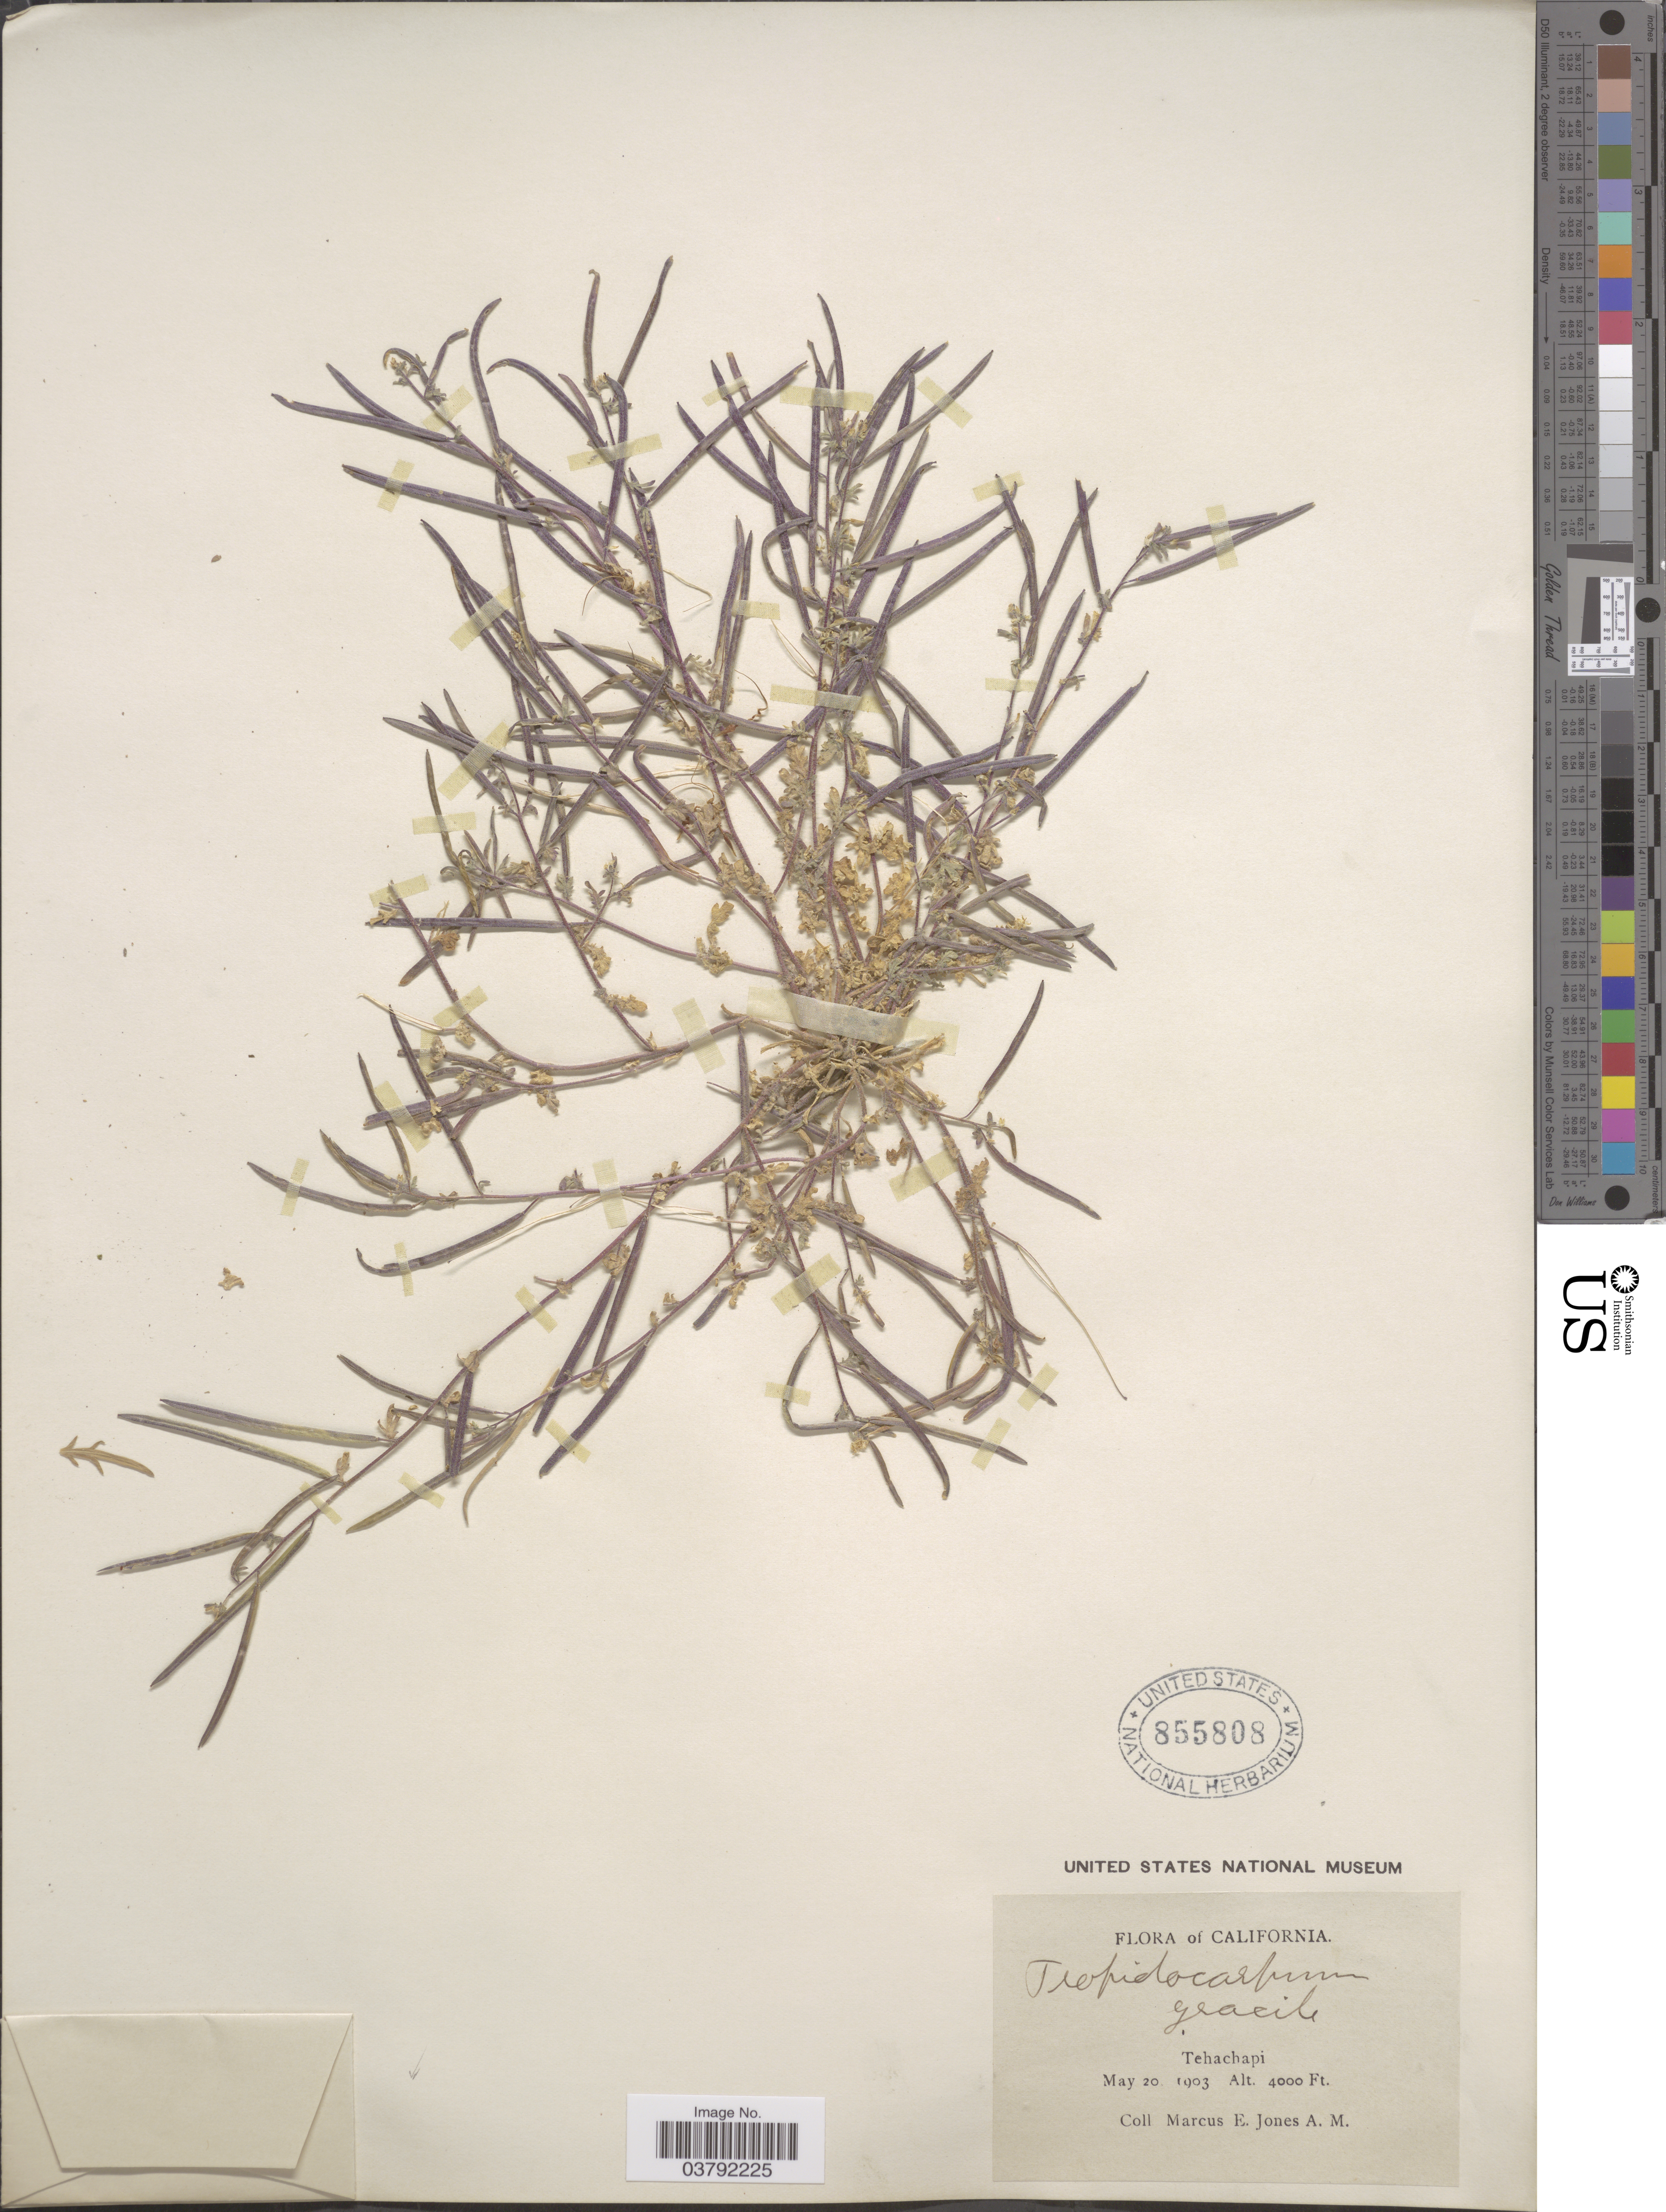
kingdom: Plantae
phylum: Tracheophyta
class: Magnoliopsida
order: Brassicales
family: Brassicaceae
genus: Tropidocarpum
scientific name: Tropidocarpum gracile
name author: Hook.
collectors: M. E. Jones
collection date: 1903-05-20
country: United States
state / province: California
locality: Tehachapi.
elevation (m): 1219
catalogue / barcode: US 855808